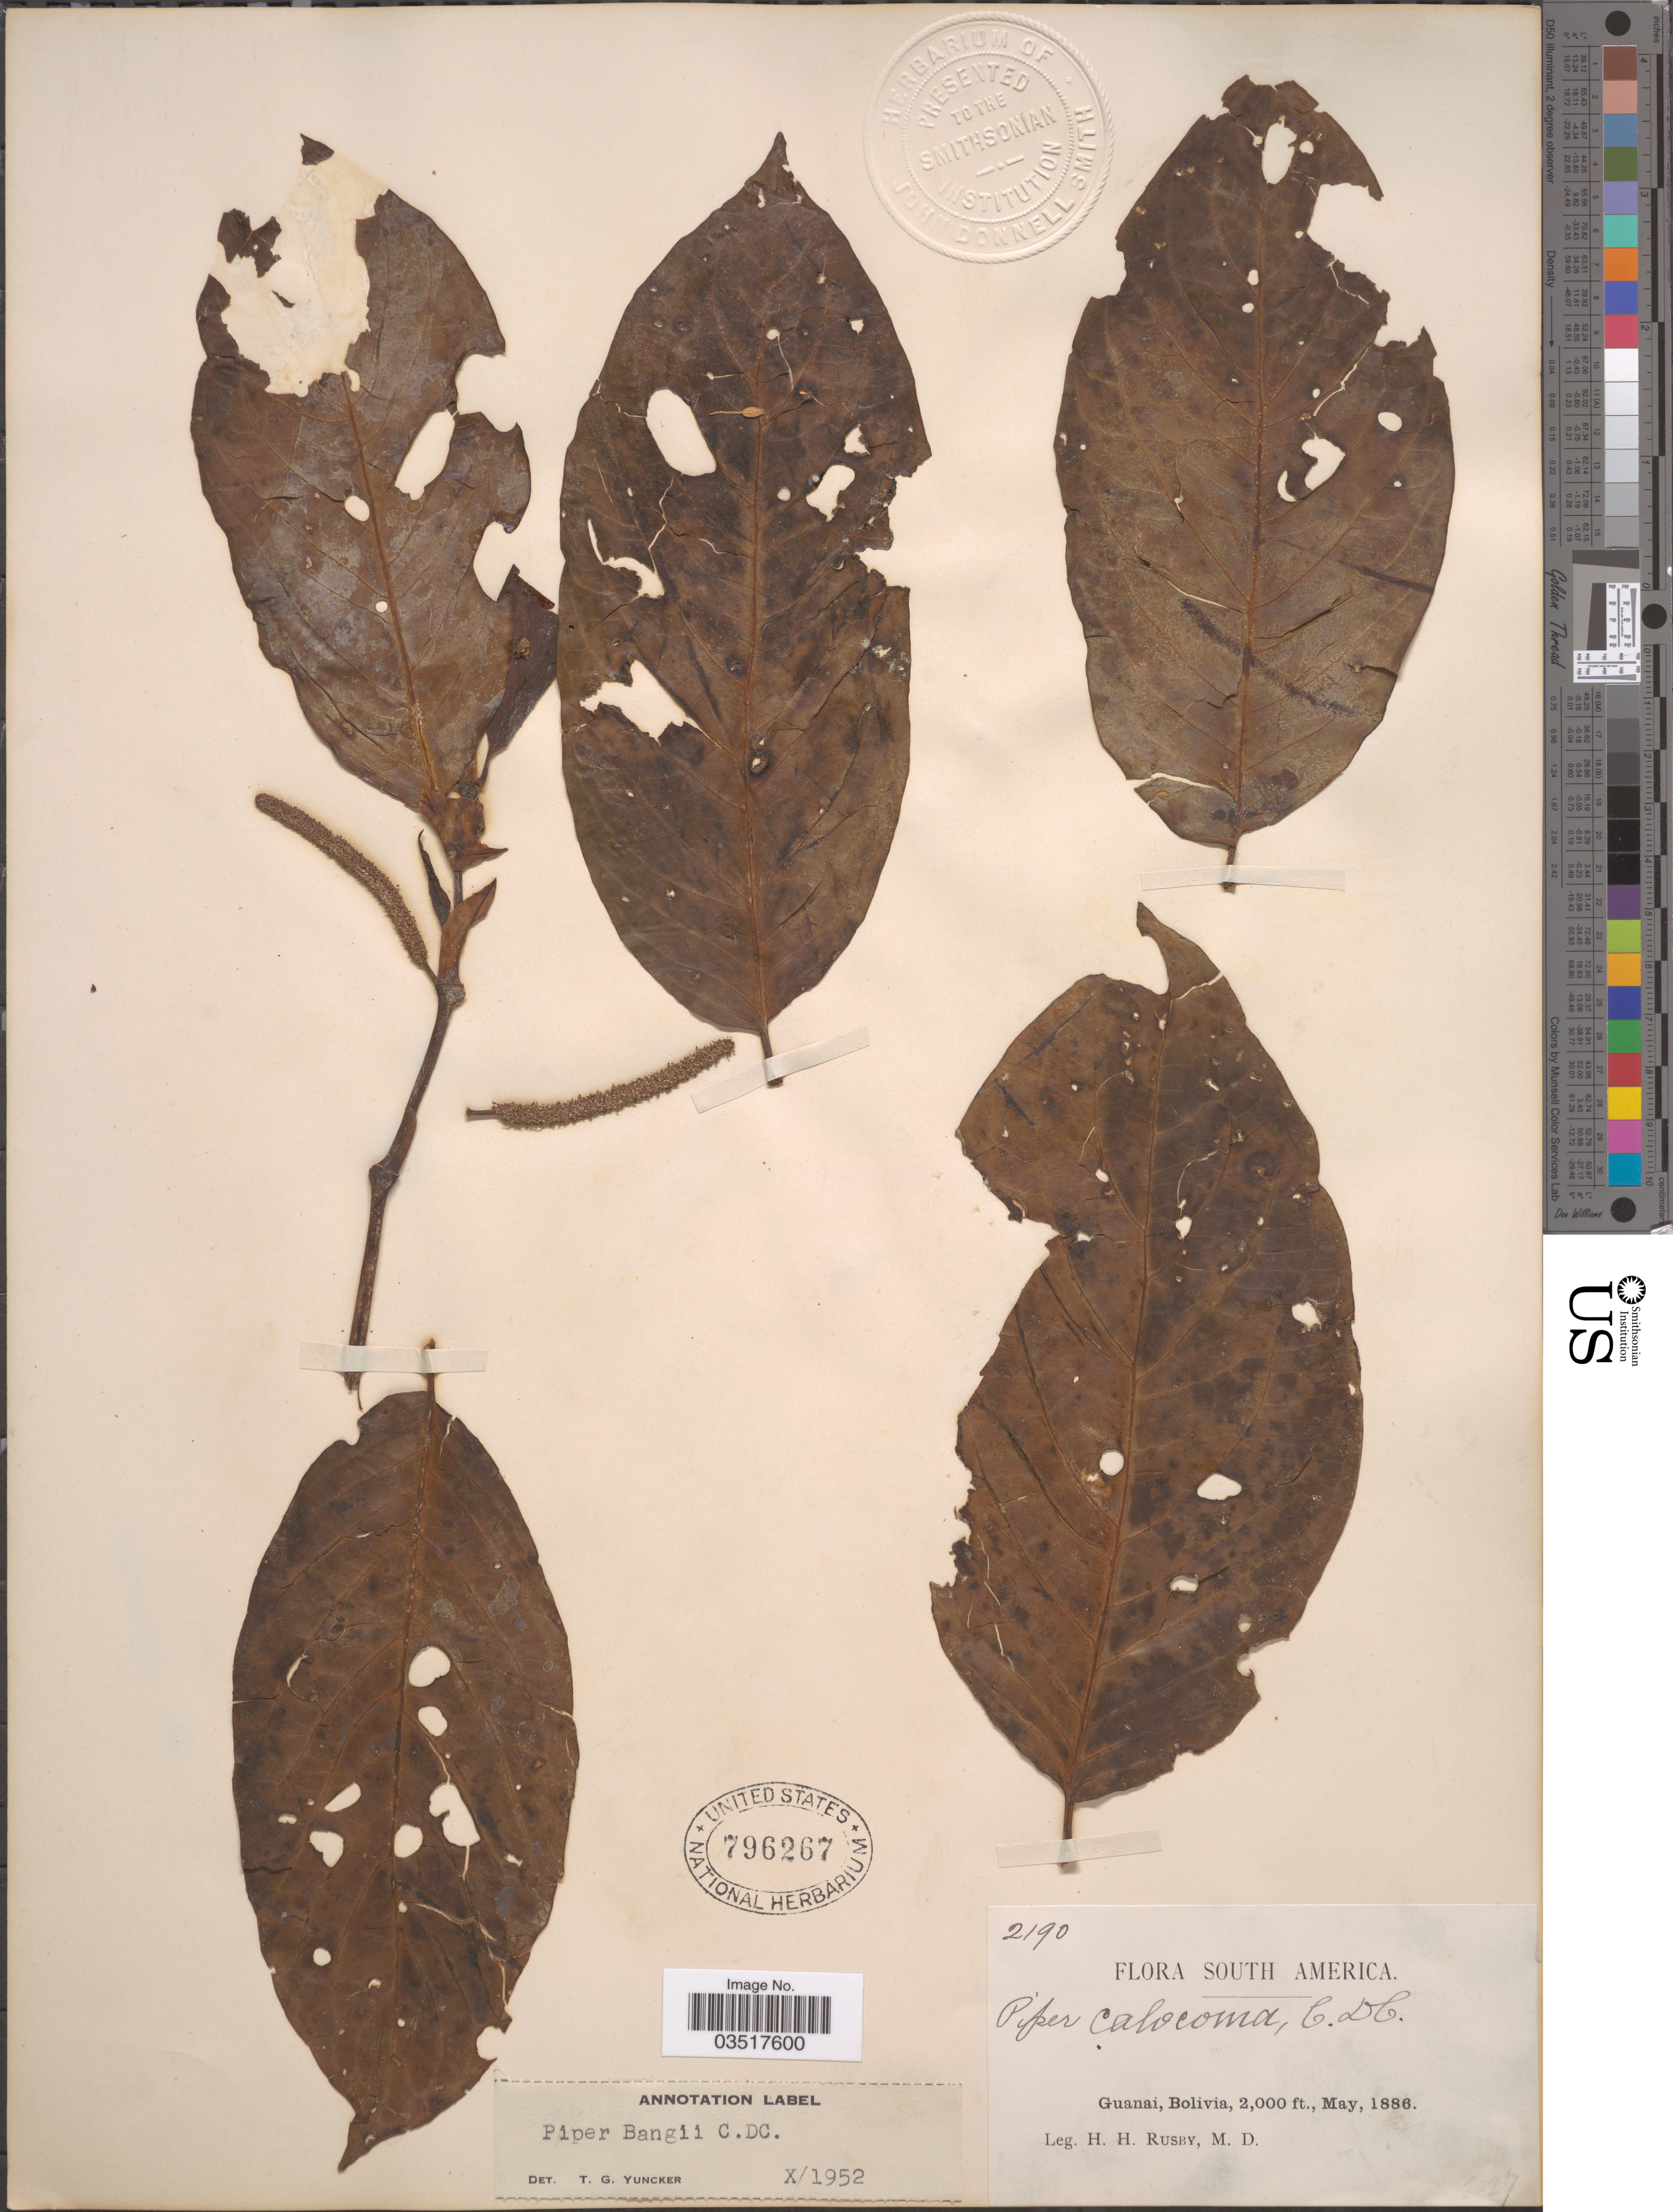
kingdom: Plantae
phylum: Tracheophyta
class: Magnoliopsida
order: Piperales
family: Piperaceae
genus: Piper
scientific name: Piper bangii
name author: C. DC.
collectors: H. H. Rusby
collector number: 2190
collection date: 1886-05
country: Bolivia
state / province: La Páz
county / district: Larecaja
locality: Guanay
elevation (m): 610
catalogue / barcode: US 796267